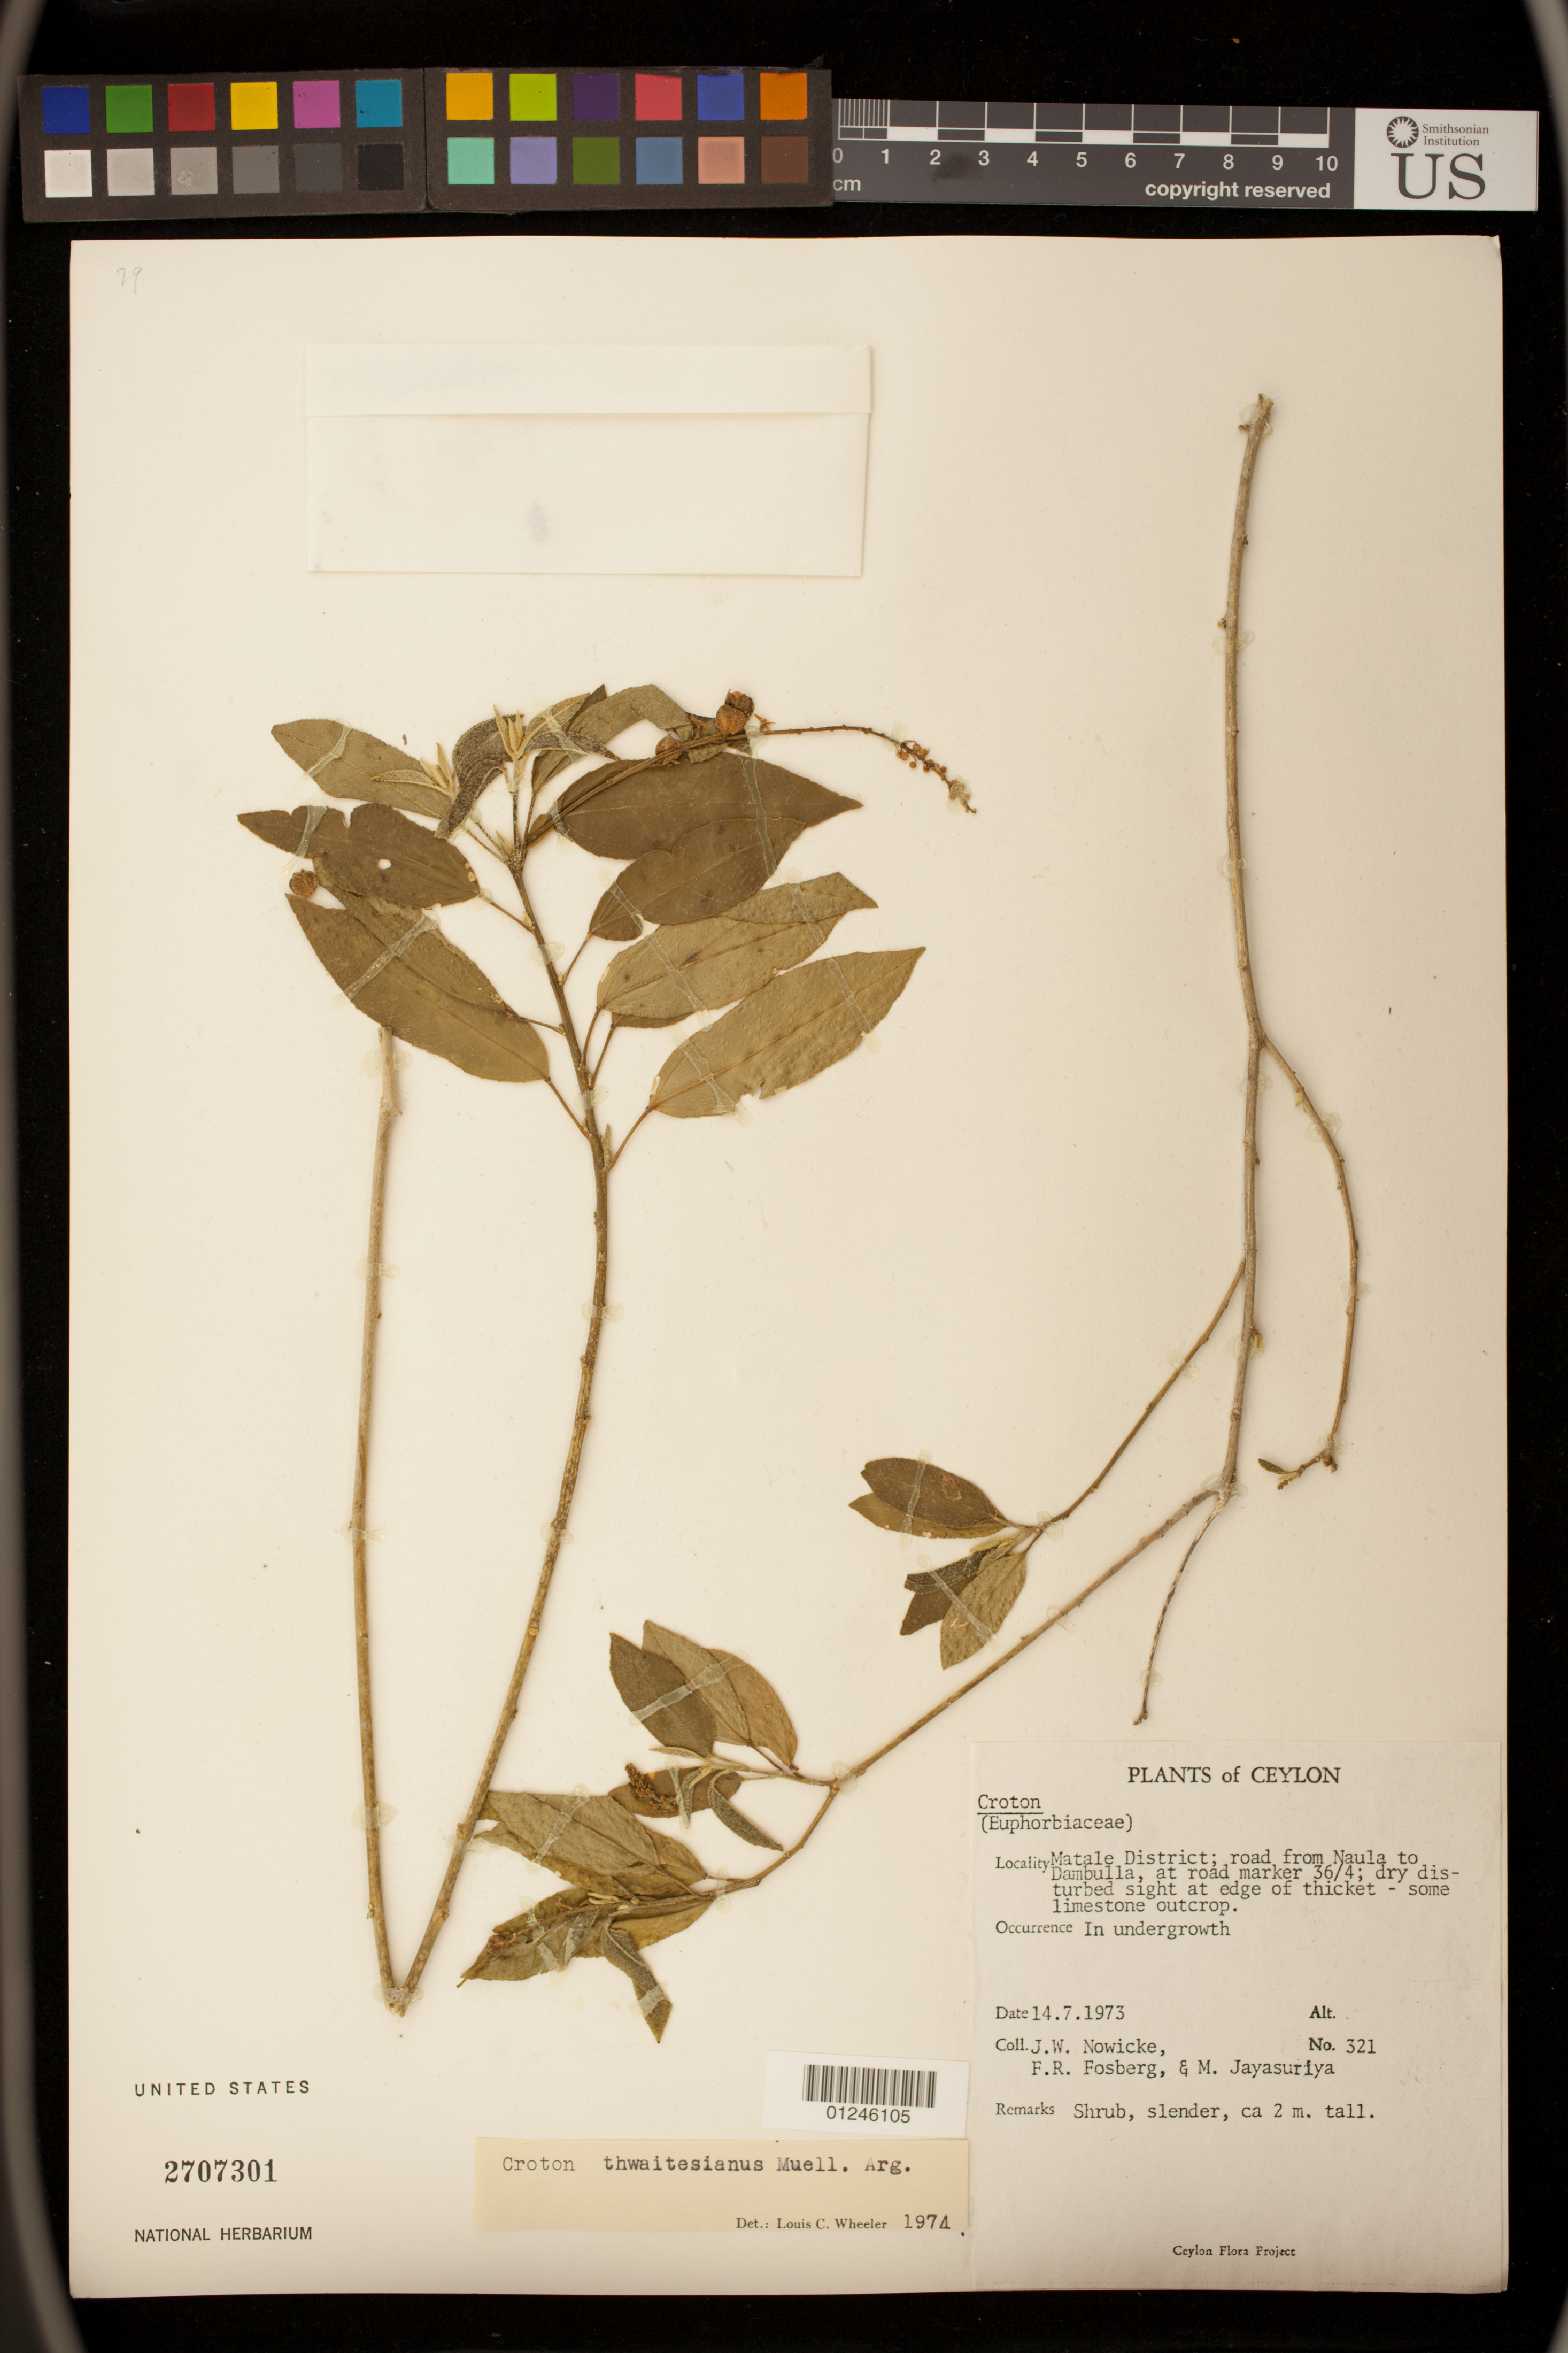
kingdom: Plantae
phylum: Tracheophyta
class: Magnoliopsida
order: Malpighiales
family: Euphorbiaceae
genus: Croton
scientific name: Croton thwaitesianus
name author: Müll. Arg.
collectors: J. W. Nowicke, F. R. Fosberg & M. Jayasuriya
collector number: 321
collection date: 1973-07-14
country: Sri Lanka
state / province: Central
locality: Matale District: road from Naula to Damulla, at road marker 36/4; dry disturbed sight at edge of thicket - some limestone outcrop. In undergrowth.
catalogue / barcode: US 2707301